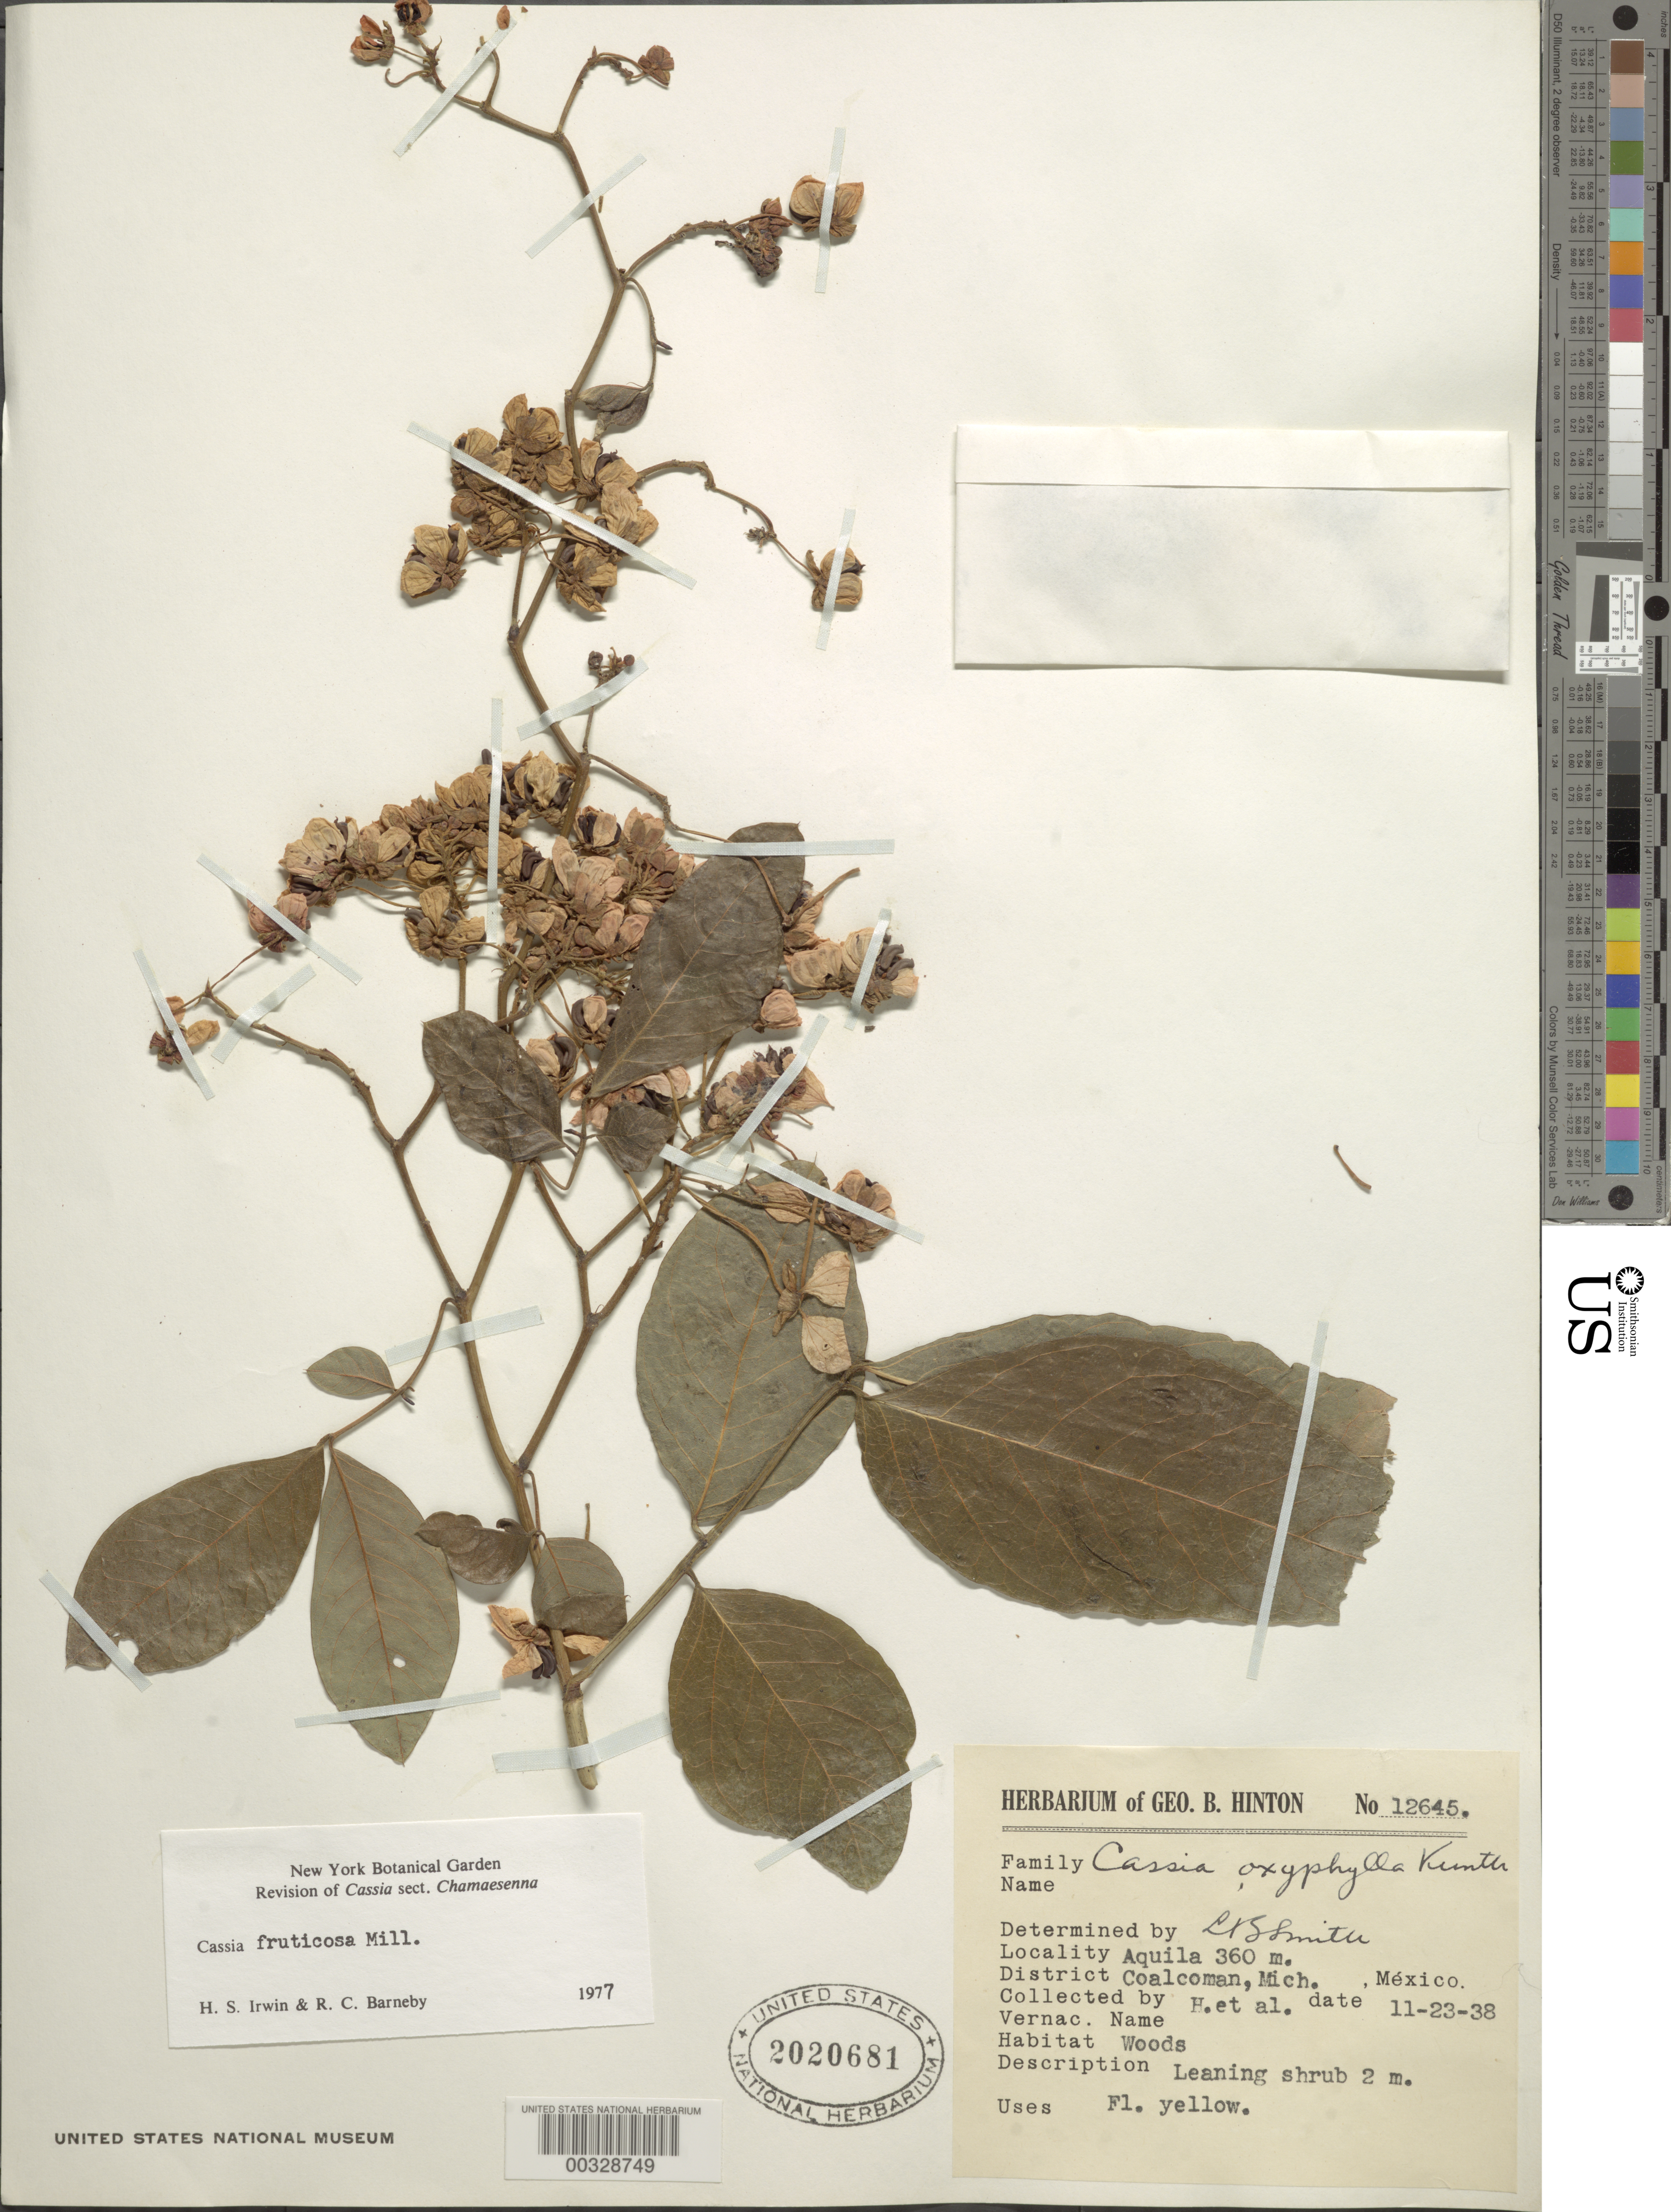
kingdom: Plantae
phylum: Tracheophyta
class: Magnoliopsida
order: Fabales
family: Fabaceae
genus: Senna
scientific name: Senna fruticosa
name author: (Benth.) H.S. Irwin & Barneby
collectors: G. B. Hinton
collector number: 12645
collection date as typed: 23 Nov 1938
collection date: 1938-11-23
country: Mexico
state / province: Michoacán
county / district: Coalcomán De Vazquez Pallares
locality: Coalcomán Mun. (?), Aquila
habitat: Woods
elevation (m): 360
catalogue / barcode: US 2020681